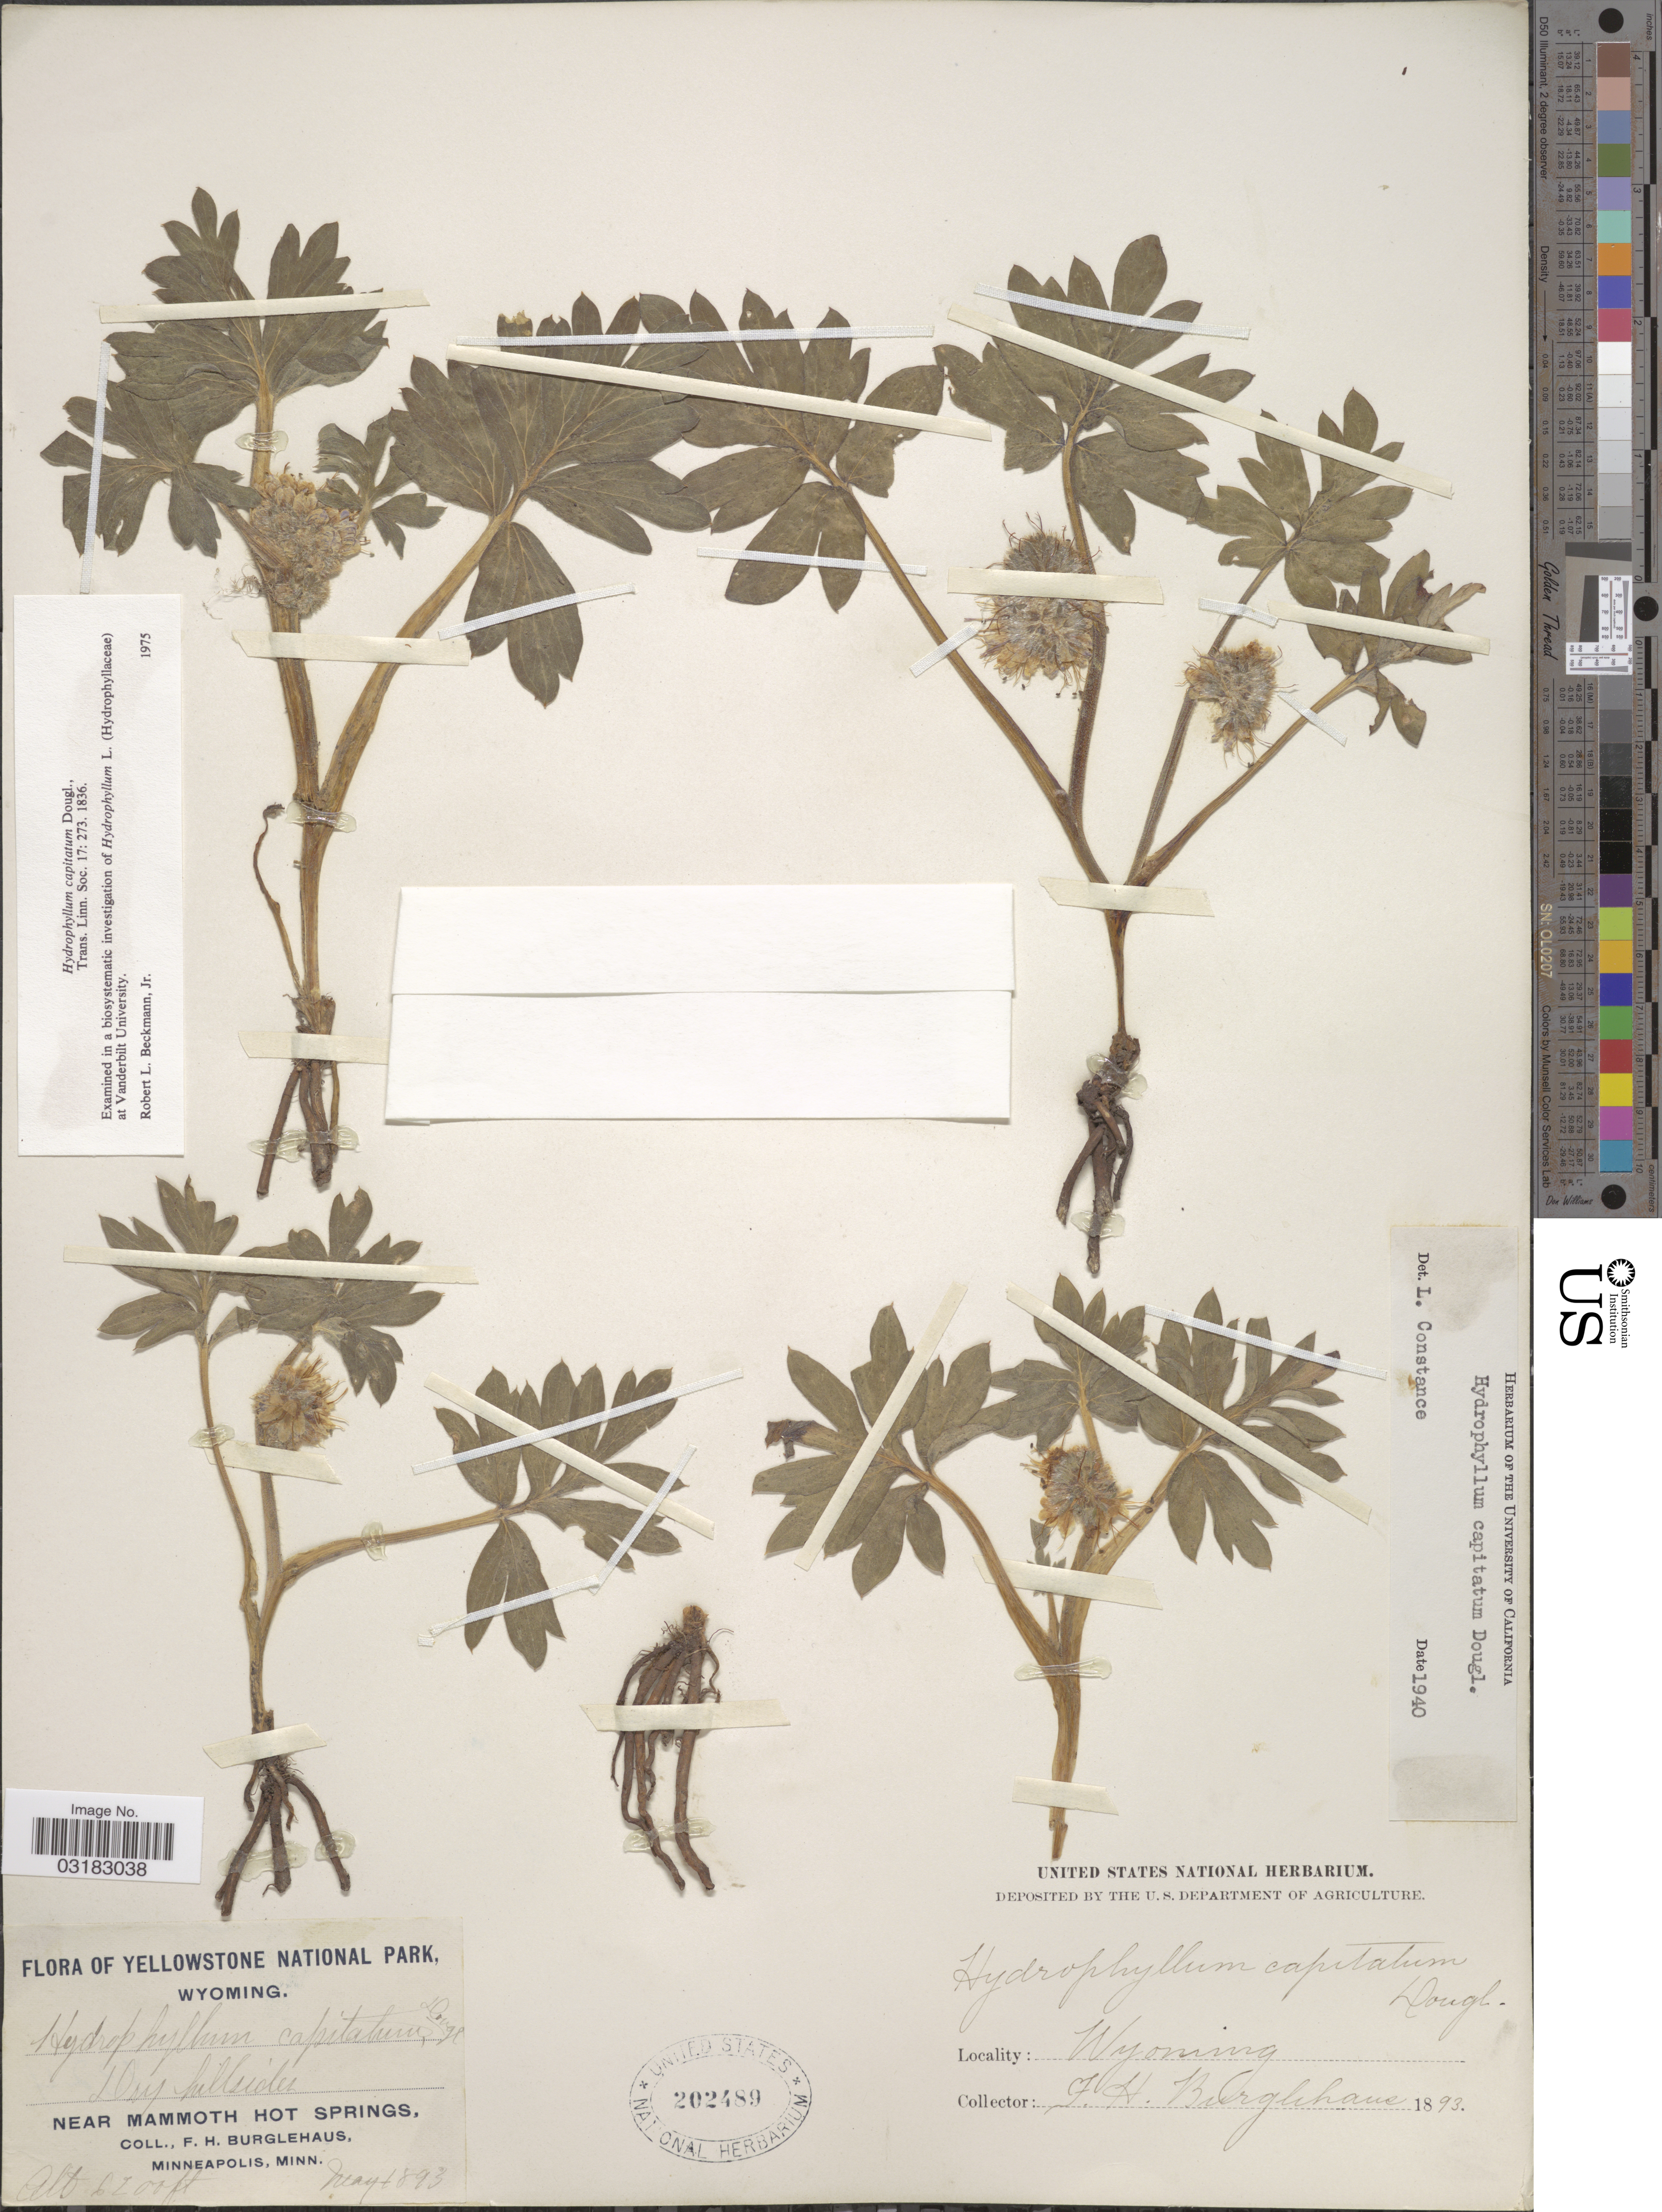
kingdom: Plantae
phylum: Tracheophyta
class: Magnoliopsida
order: Boraginales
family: Hydrophyllaceae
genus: Hydrophyllum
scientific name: Hydrophyllum capitatum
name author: Douglas ex Benth.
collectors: F. Burglehaus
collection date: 1893-05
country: United States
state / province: Wyoming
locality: Yellowstone National Park. Near Mammoth Hot Springs.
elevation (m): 1890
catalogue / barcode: US 202489